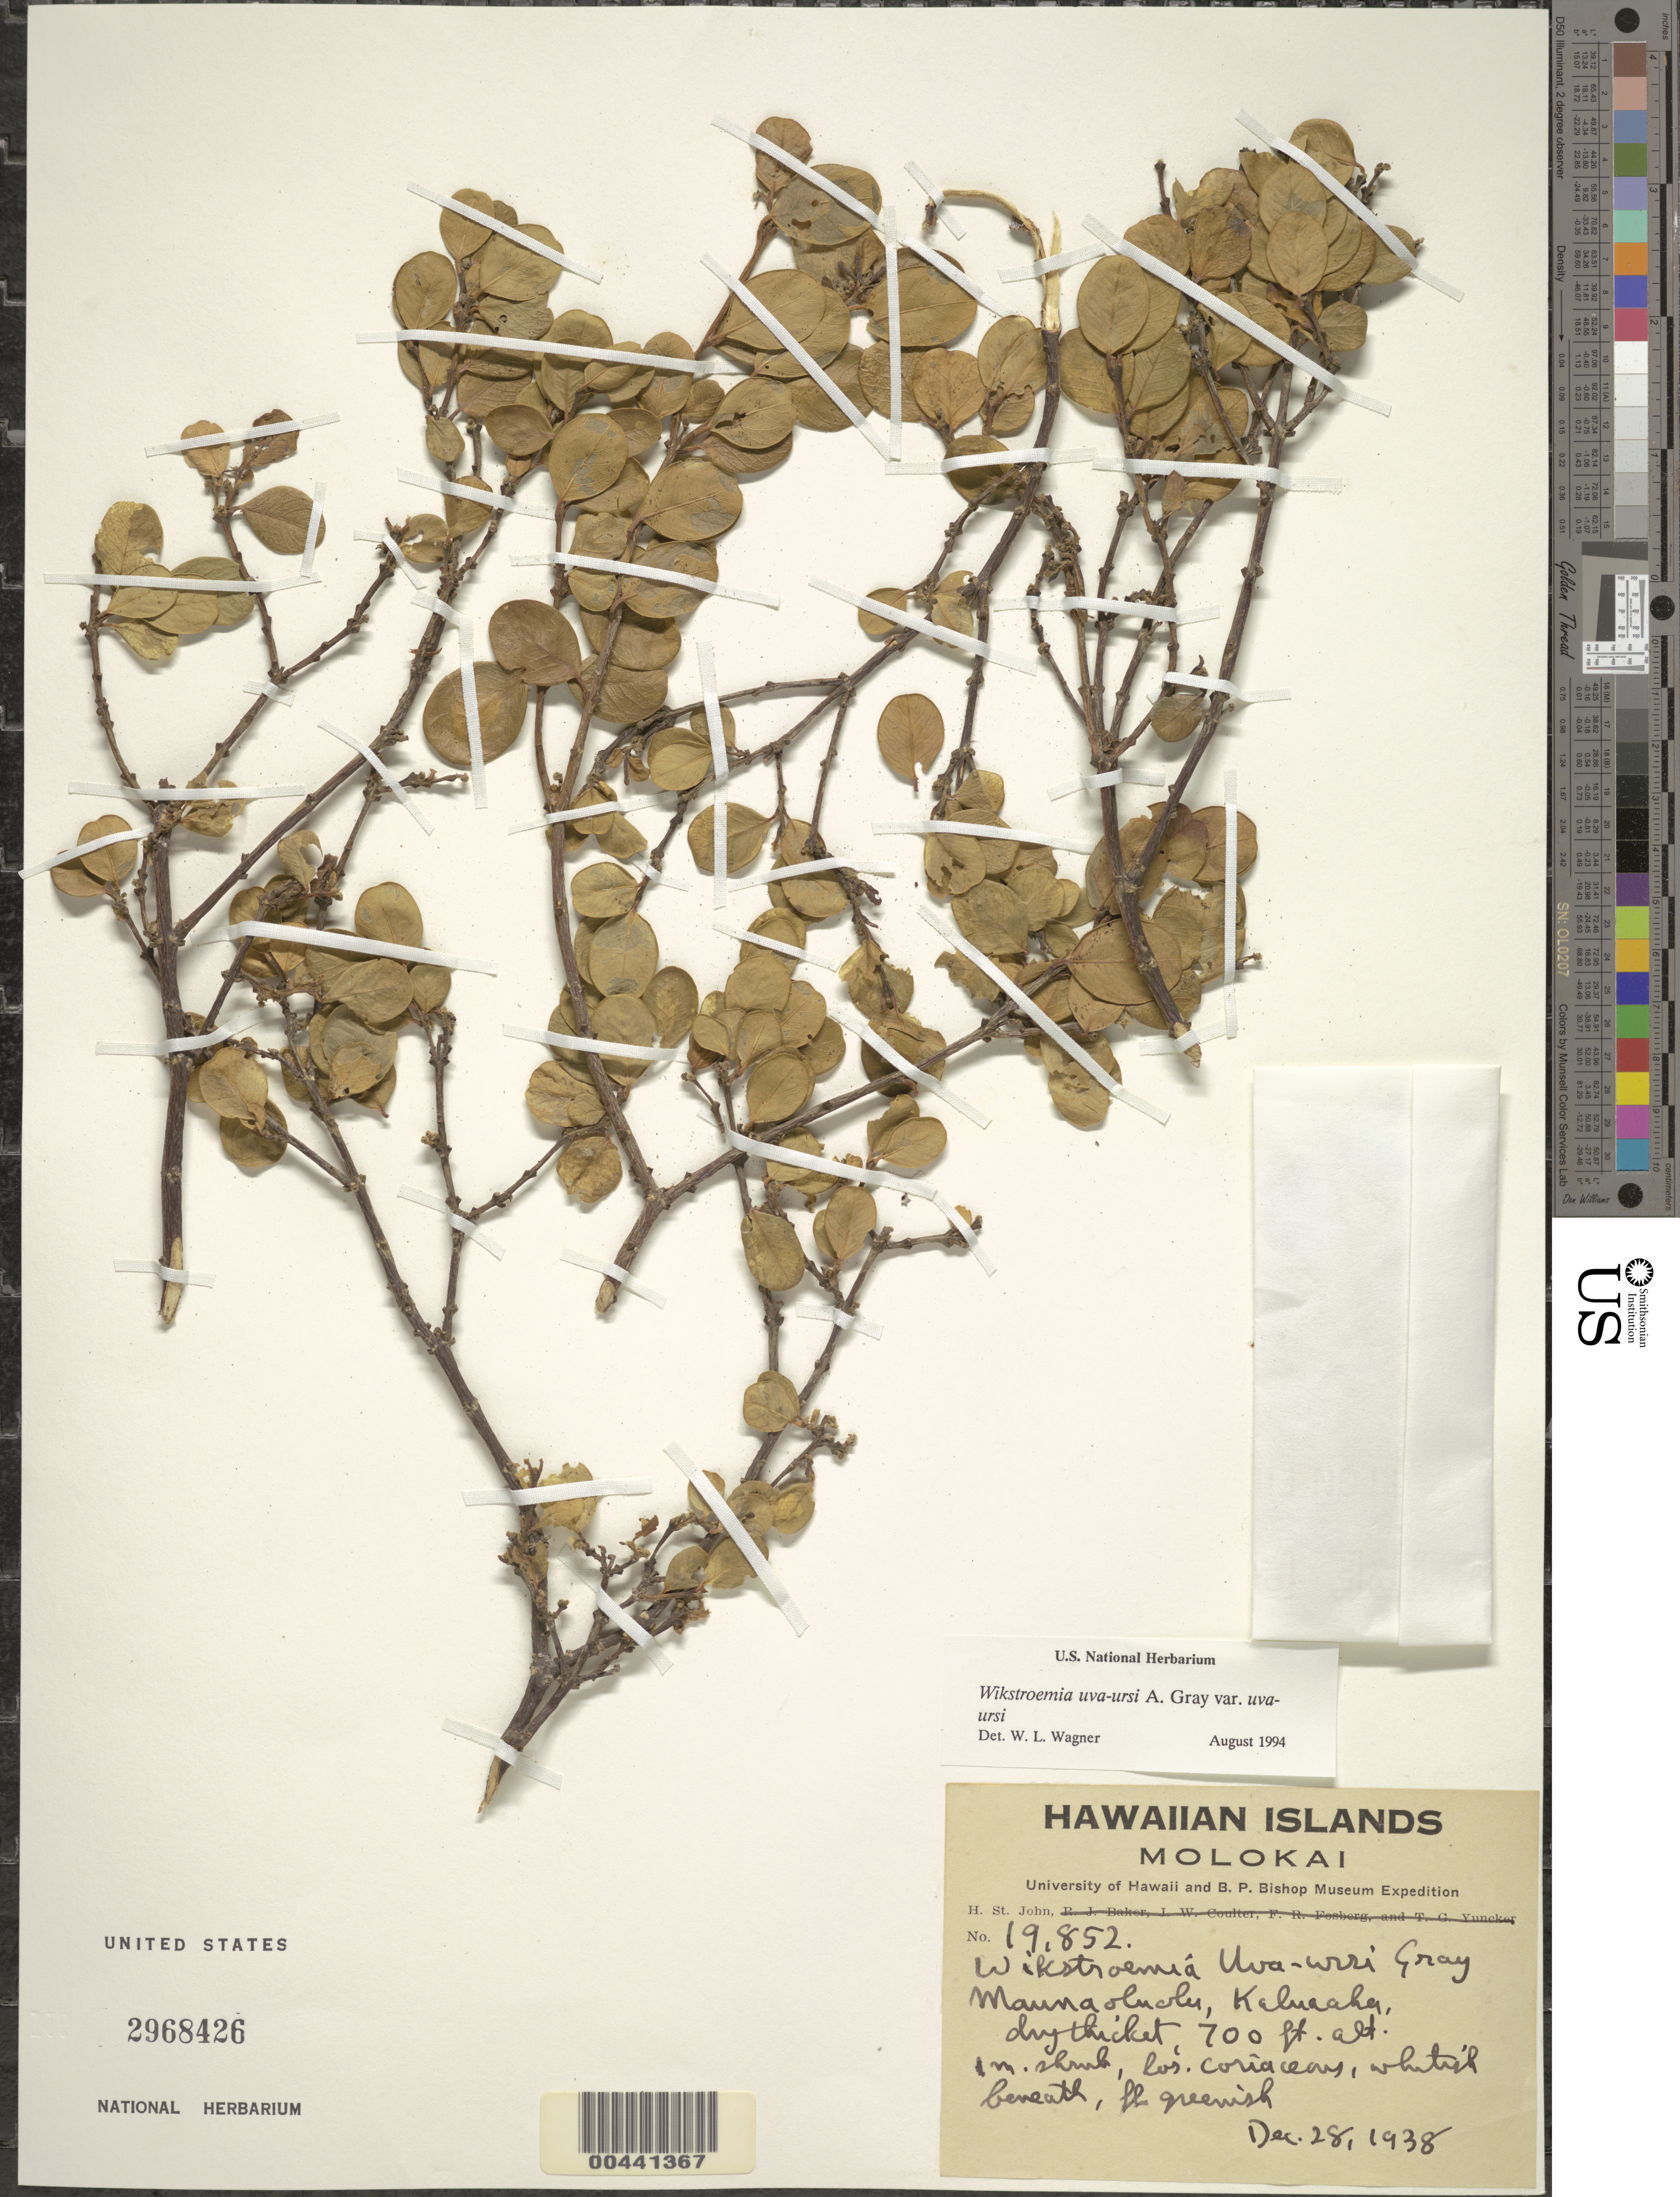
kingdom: Plantae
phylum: Tracheophyta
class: Magnoliopsida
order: Malvales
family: Thymelaeaceae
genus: Wikstroemia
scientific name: Wikstroemia uva-ursi var. uva-ursi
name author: A. Gray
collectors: H. St. John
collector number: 19852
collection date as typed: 28 Dec 1938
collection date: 1938-12-28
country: United States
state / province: Hawaii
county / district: Maui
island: Moloka'i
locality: Maunaoluolu, Kaluaaha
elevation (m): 213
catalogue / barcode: US 2968426